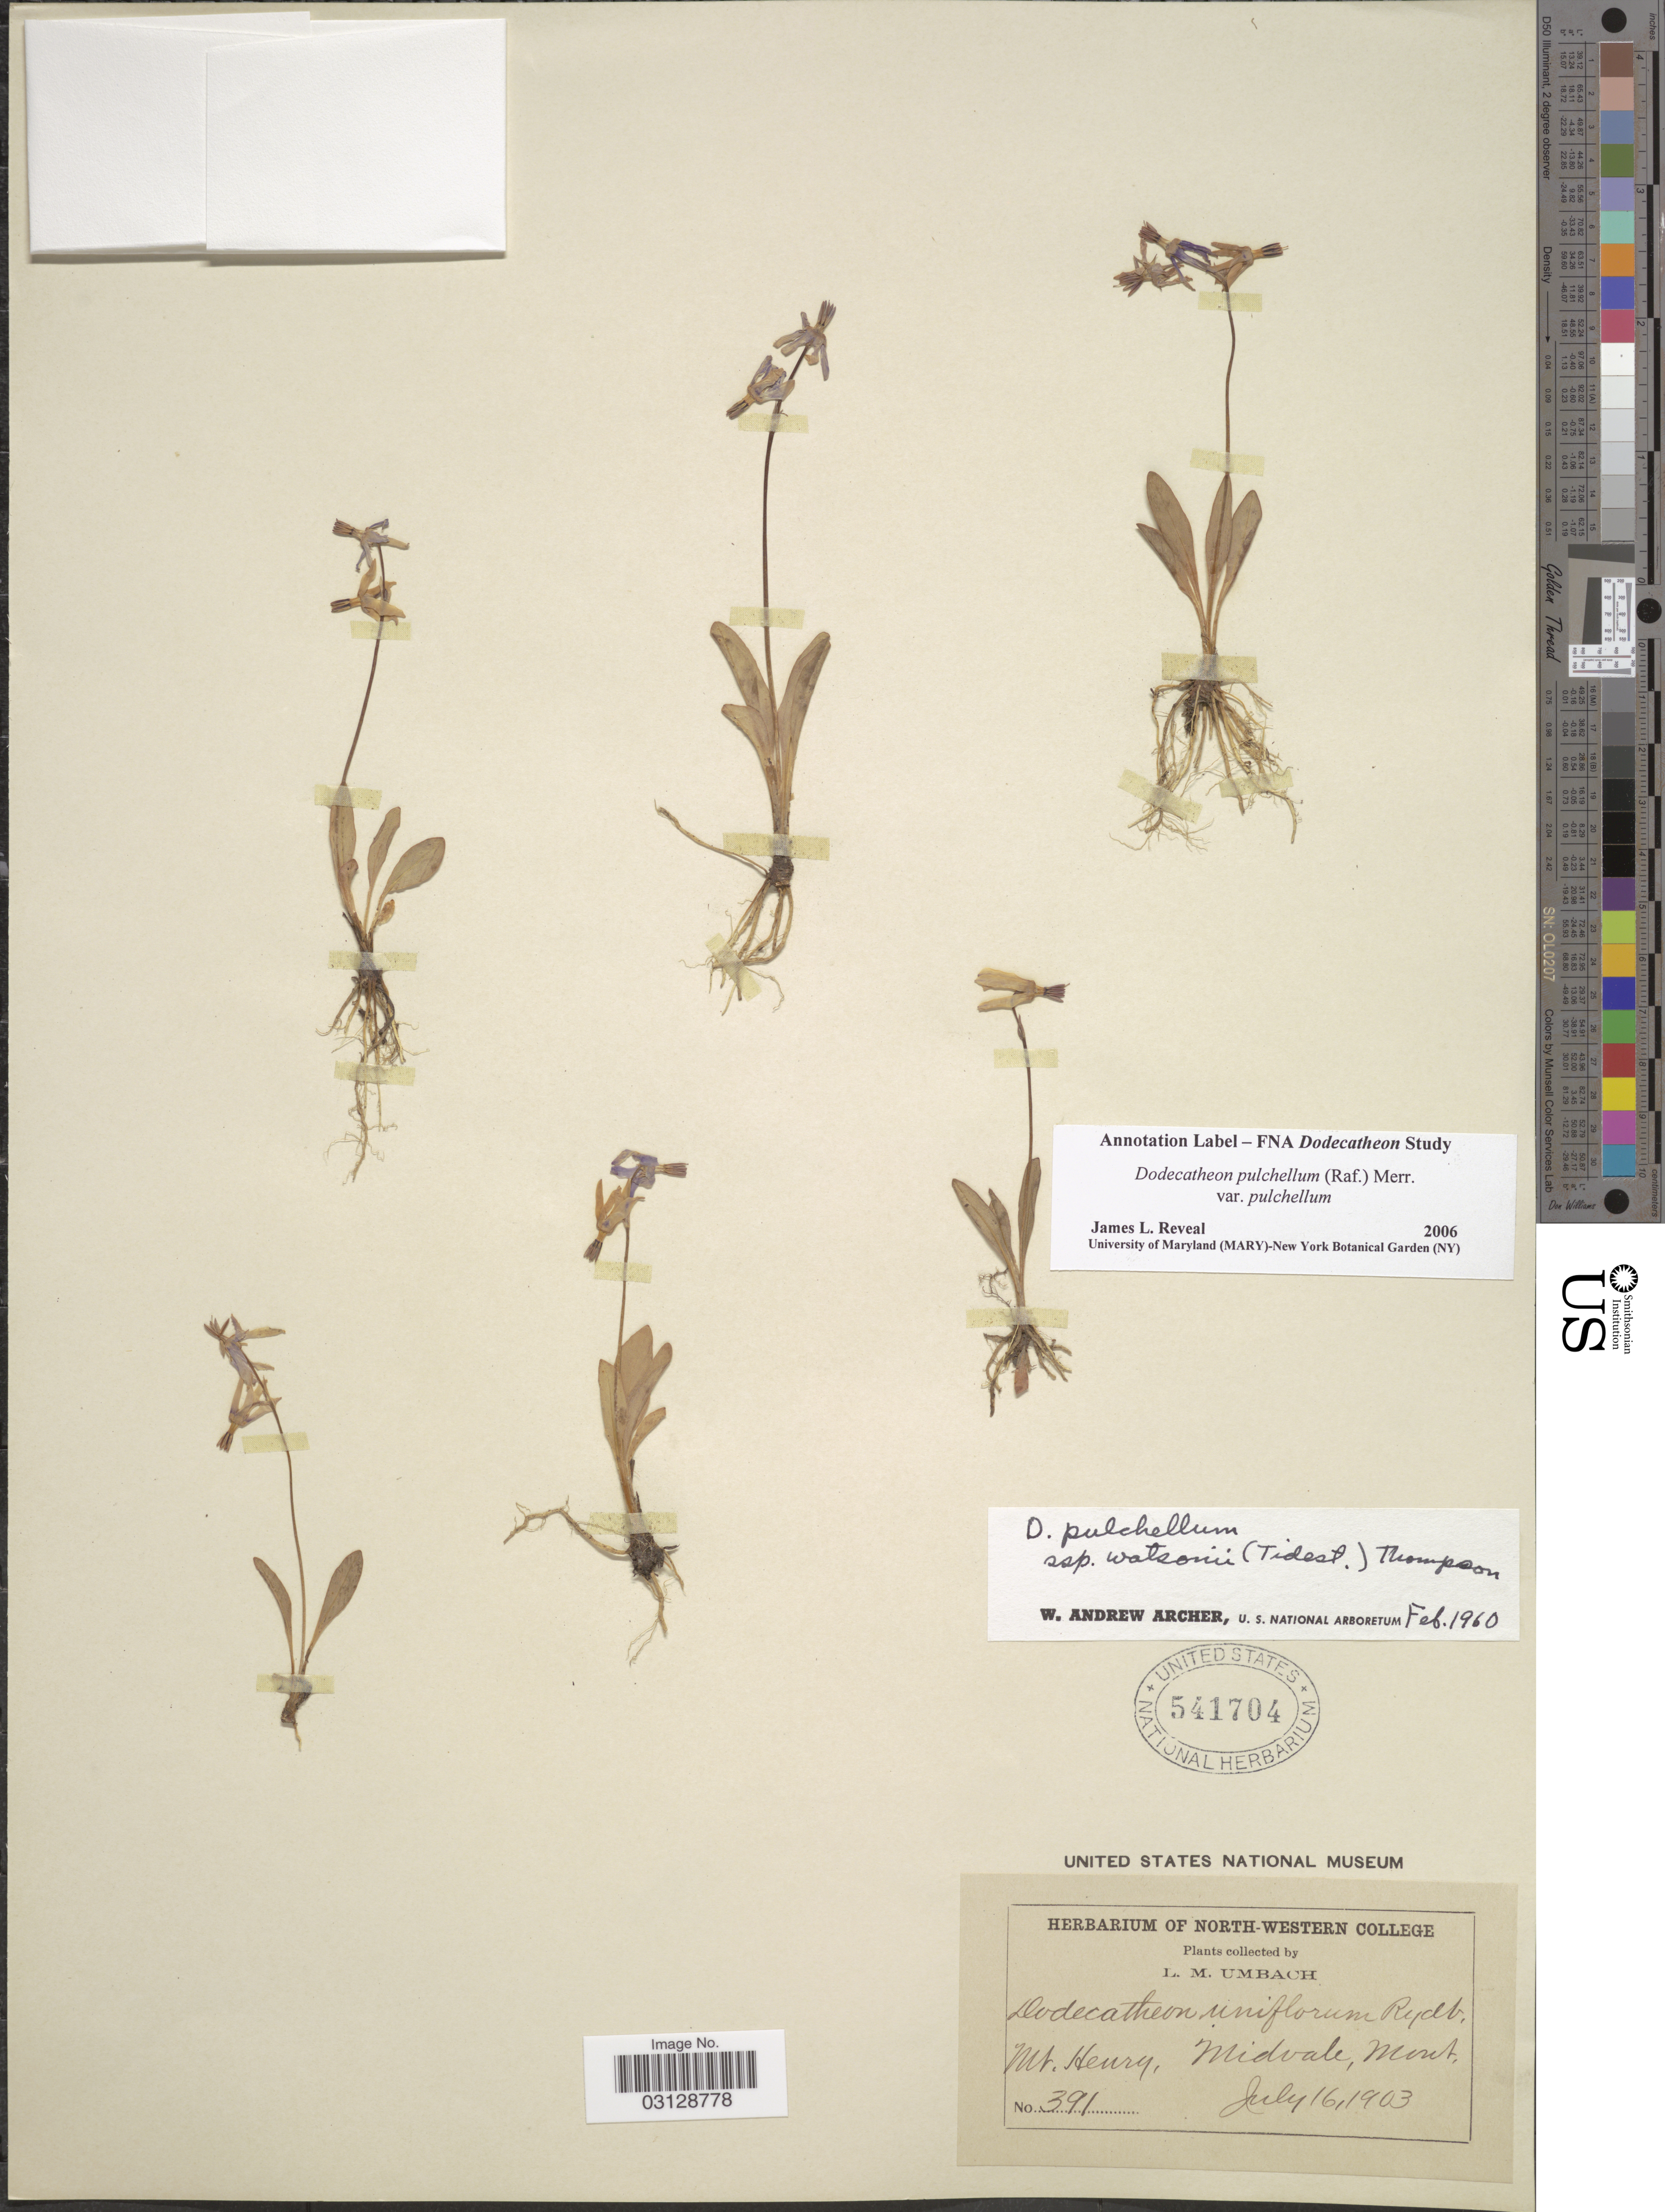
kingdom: Plantae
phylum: Tracheophyta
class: Magnoliopsida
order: Ericales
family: Primulaceae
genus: Dodecatheon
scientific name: Dodecatheon pulchellum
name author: (Raf.) Merr.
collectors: L. M. Umbach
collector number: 391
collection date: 1903-07-16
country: United States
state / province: Montana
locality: Mt. Henry, Midvale.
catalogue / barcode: US 541704